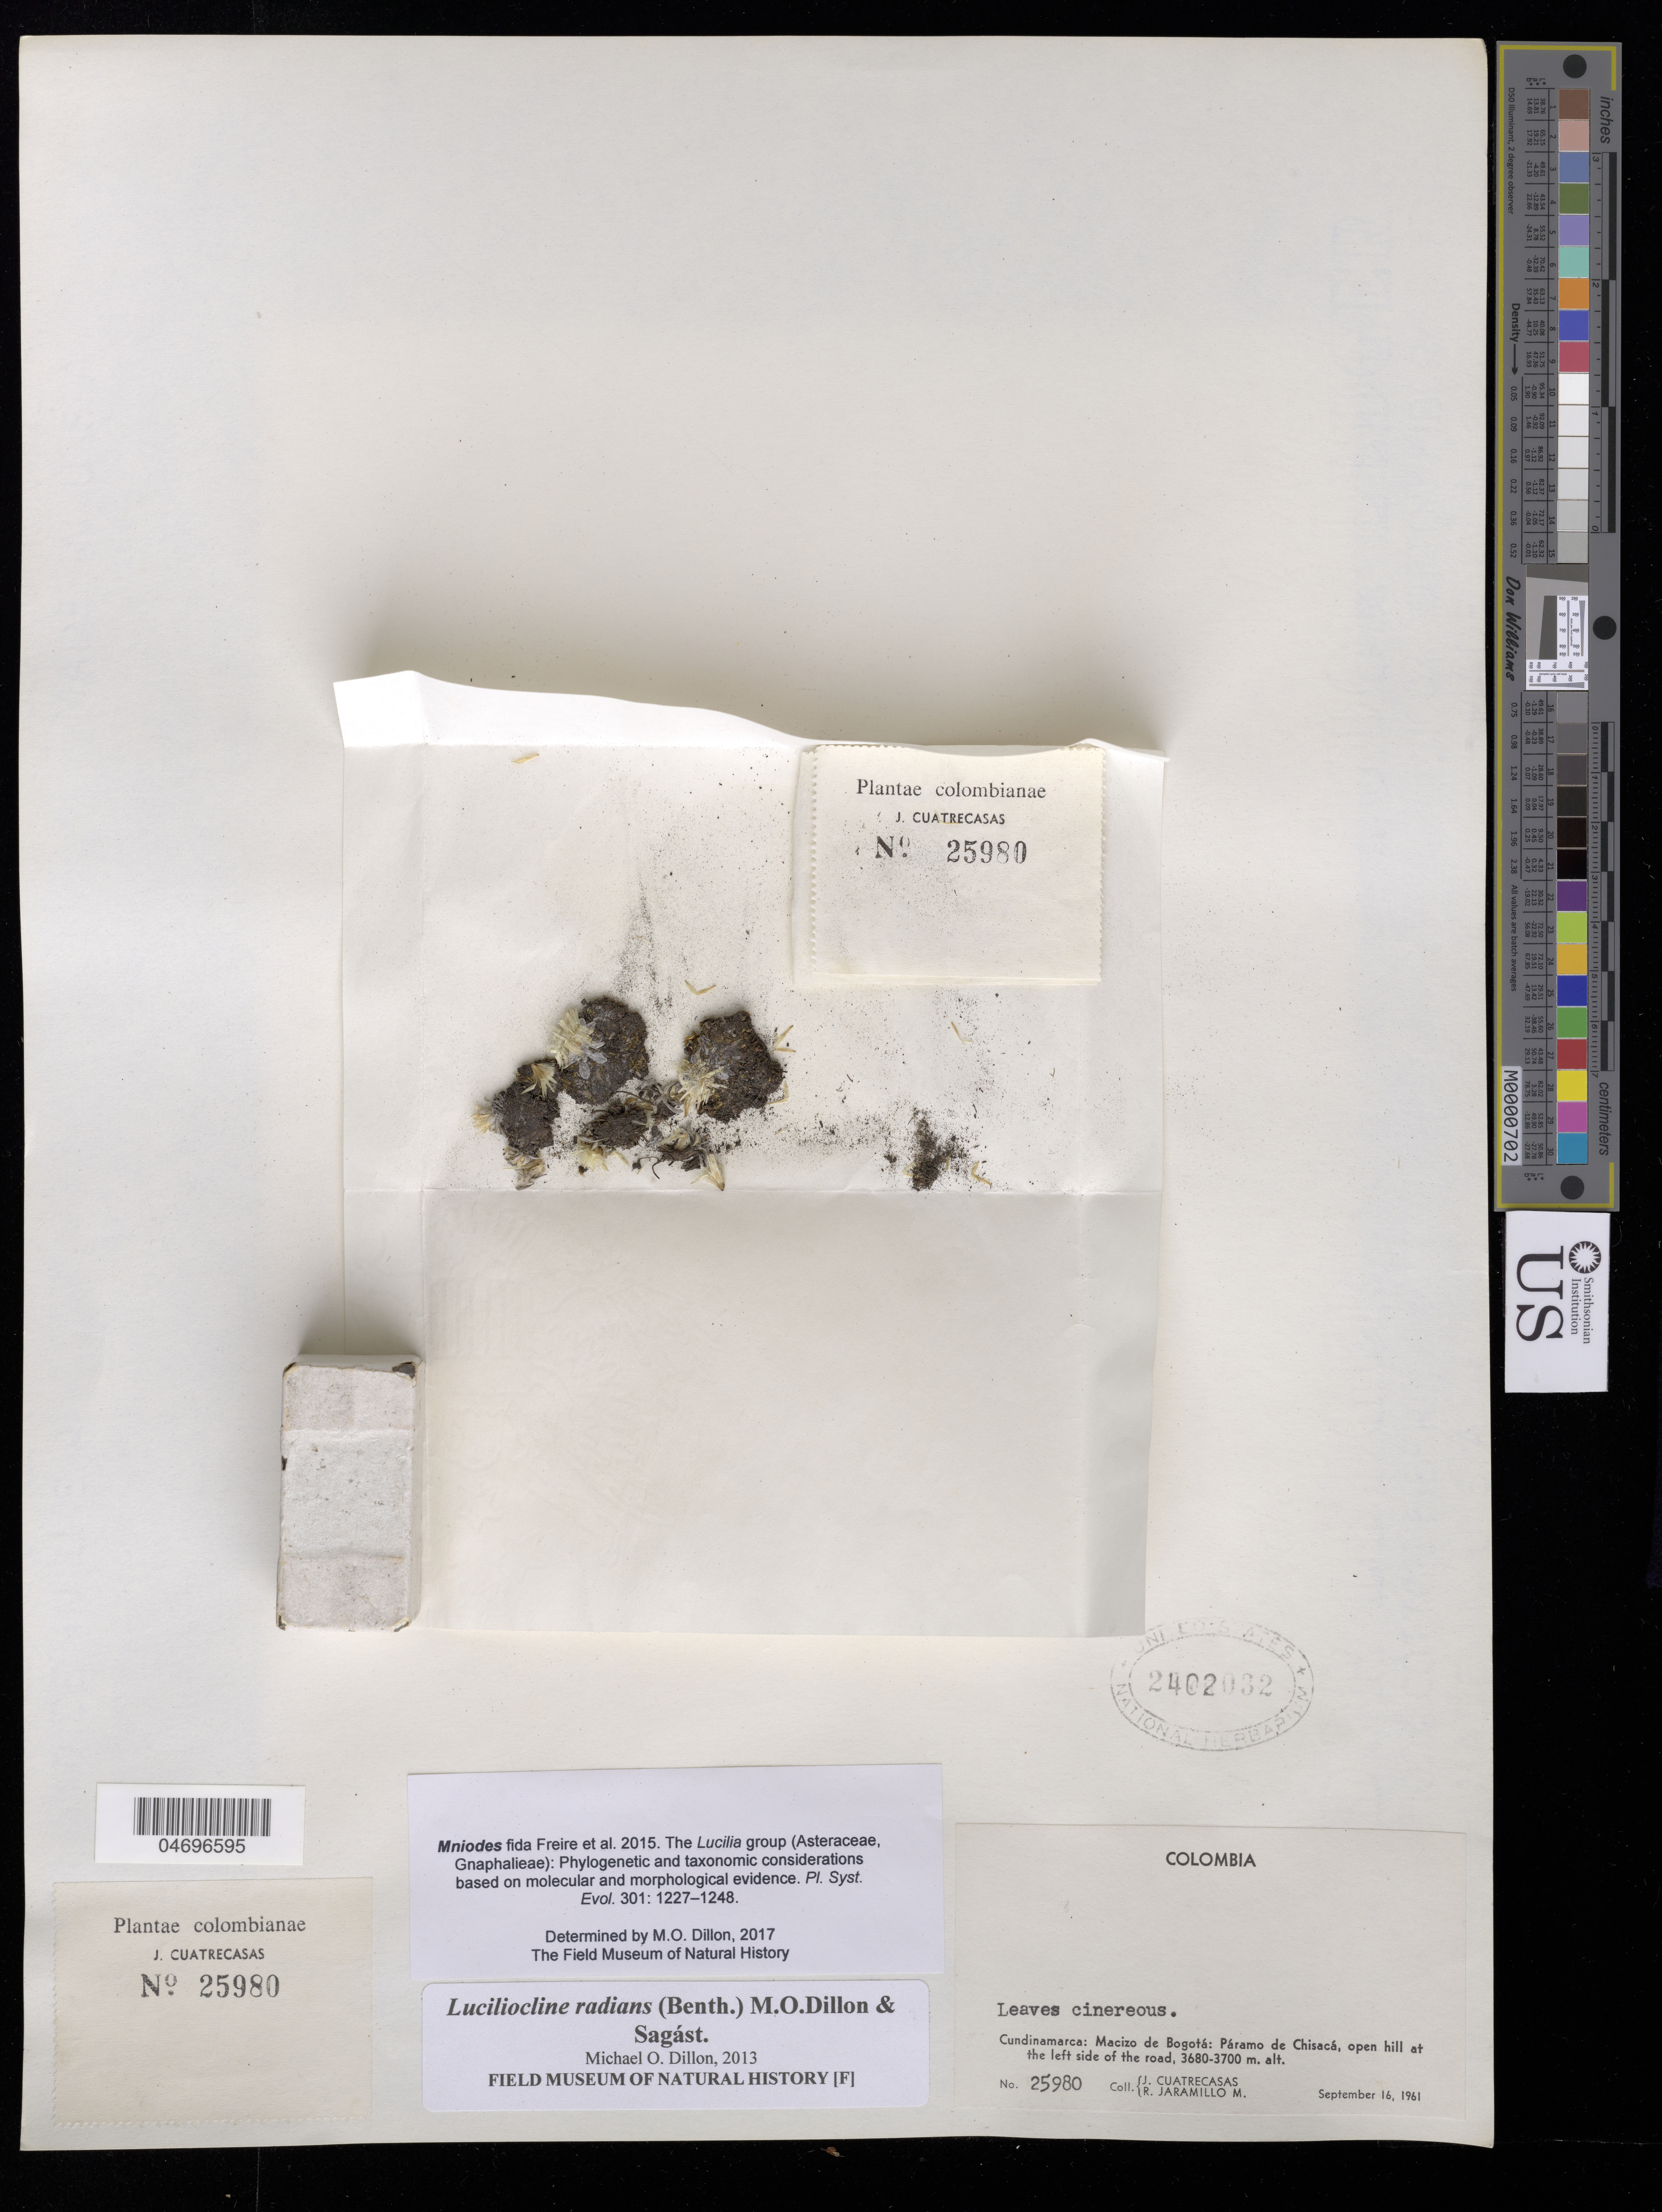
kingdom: Plantae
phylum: Tracheophyta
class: Magnoliopsida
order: Asterales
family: Asteraceae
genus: Mniodes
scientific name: Mniodes radians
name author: (Benth.) S.E. Freire & et al.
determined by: Dillon, M. O.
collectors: J. Cuatrecasas & R. Jaramillo M.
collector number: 25980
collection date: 1961-09-16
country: Colombia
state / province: Cundinamarca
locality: Páramo de Chisacá. Macizo de Bogotá. Open hill at the left side of the road.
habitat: Paramo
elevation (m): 3680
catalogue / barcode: US 2402032